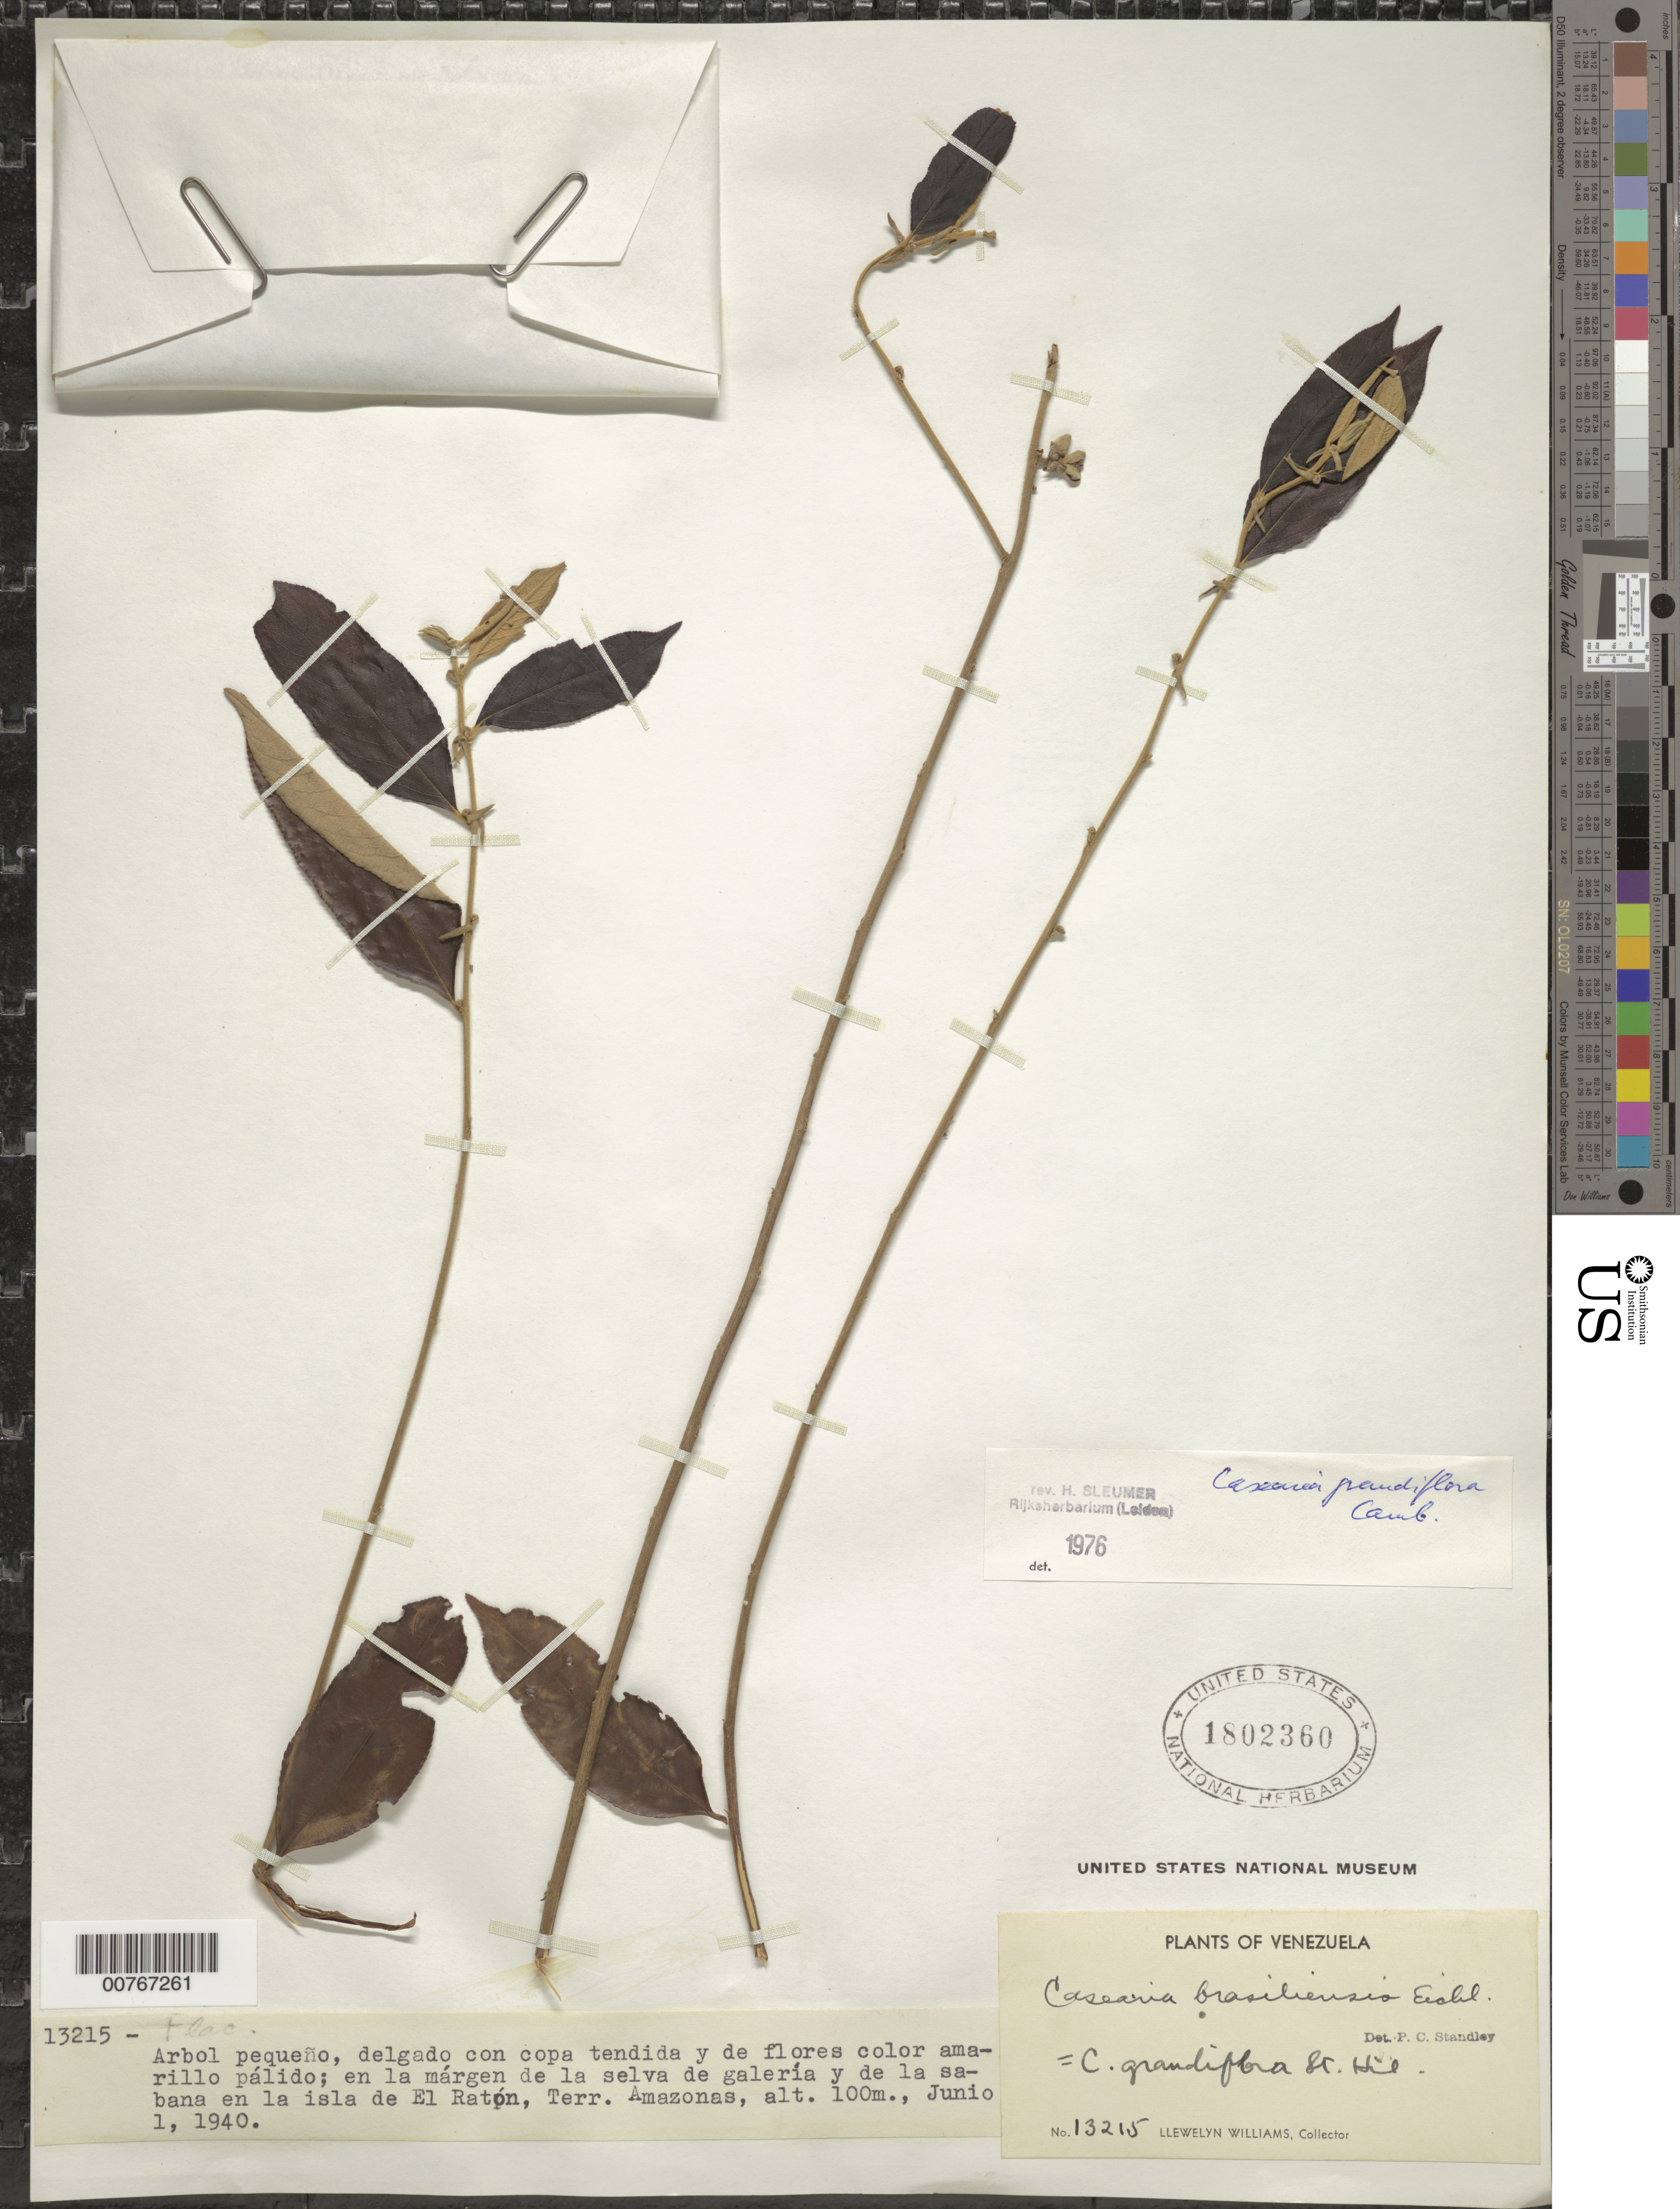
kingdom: Plantae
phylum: Tracheophyta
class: Magnoliopsida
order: Malpighiales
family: Salicaceae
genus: Casearia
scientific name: Casearia grandiflora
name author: Cambess.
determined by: Sleumer, H. O.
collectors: Ll. Williams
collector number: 13215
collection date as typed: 1-Jun-40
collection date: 1940-06-01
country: Venezuela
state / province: Amazonas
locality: Isla de El Ratón, Alto Orinoco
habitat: Edge of gallery forest and savanna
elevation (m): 100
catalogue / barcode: US 1802360